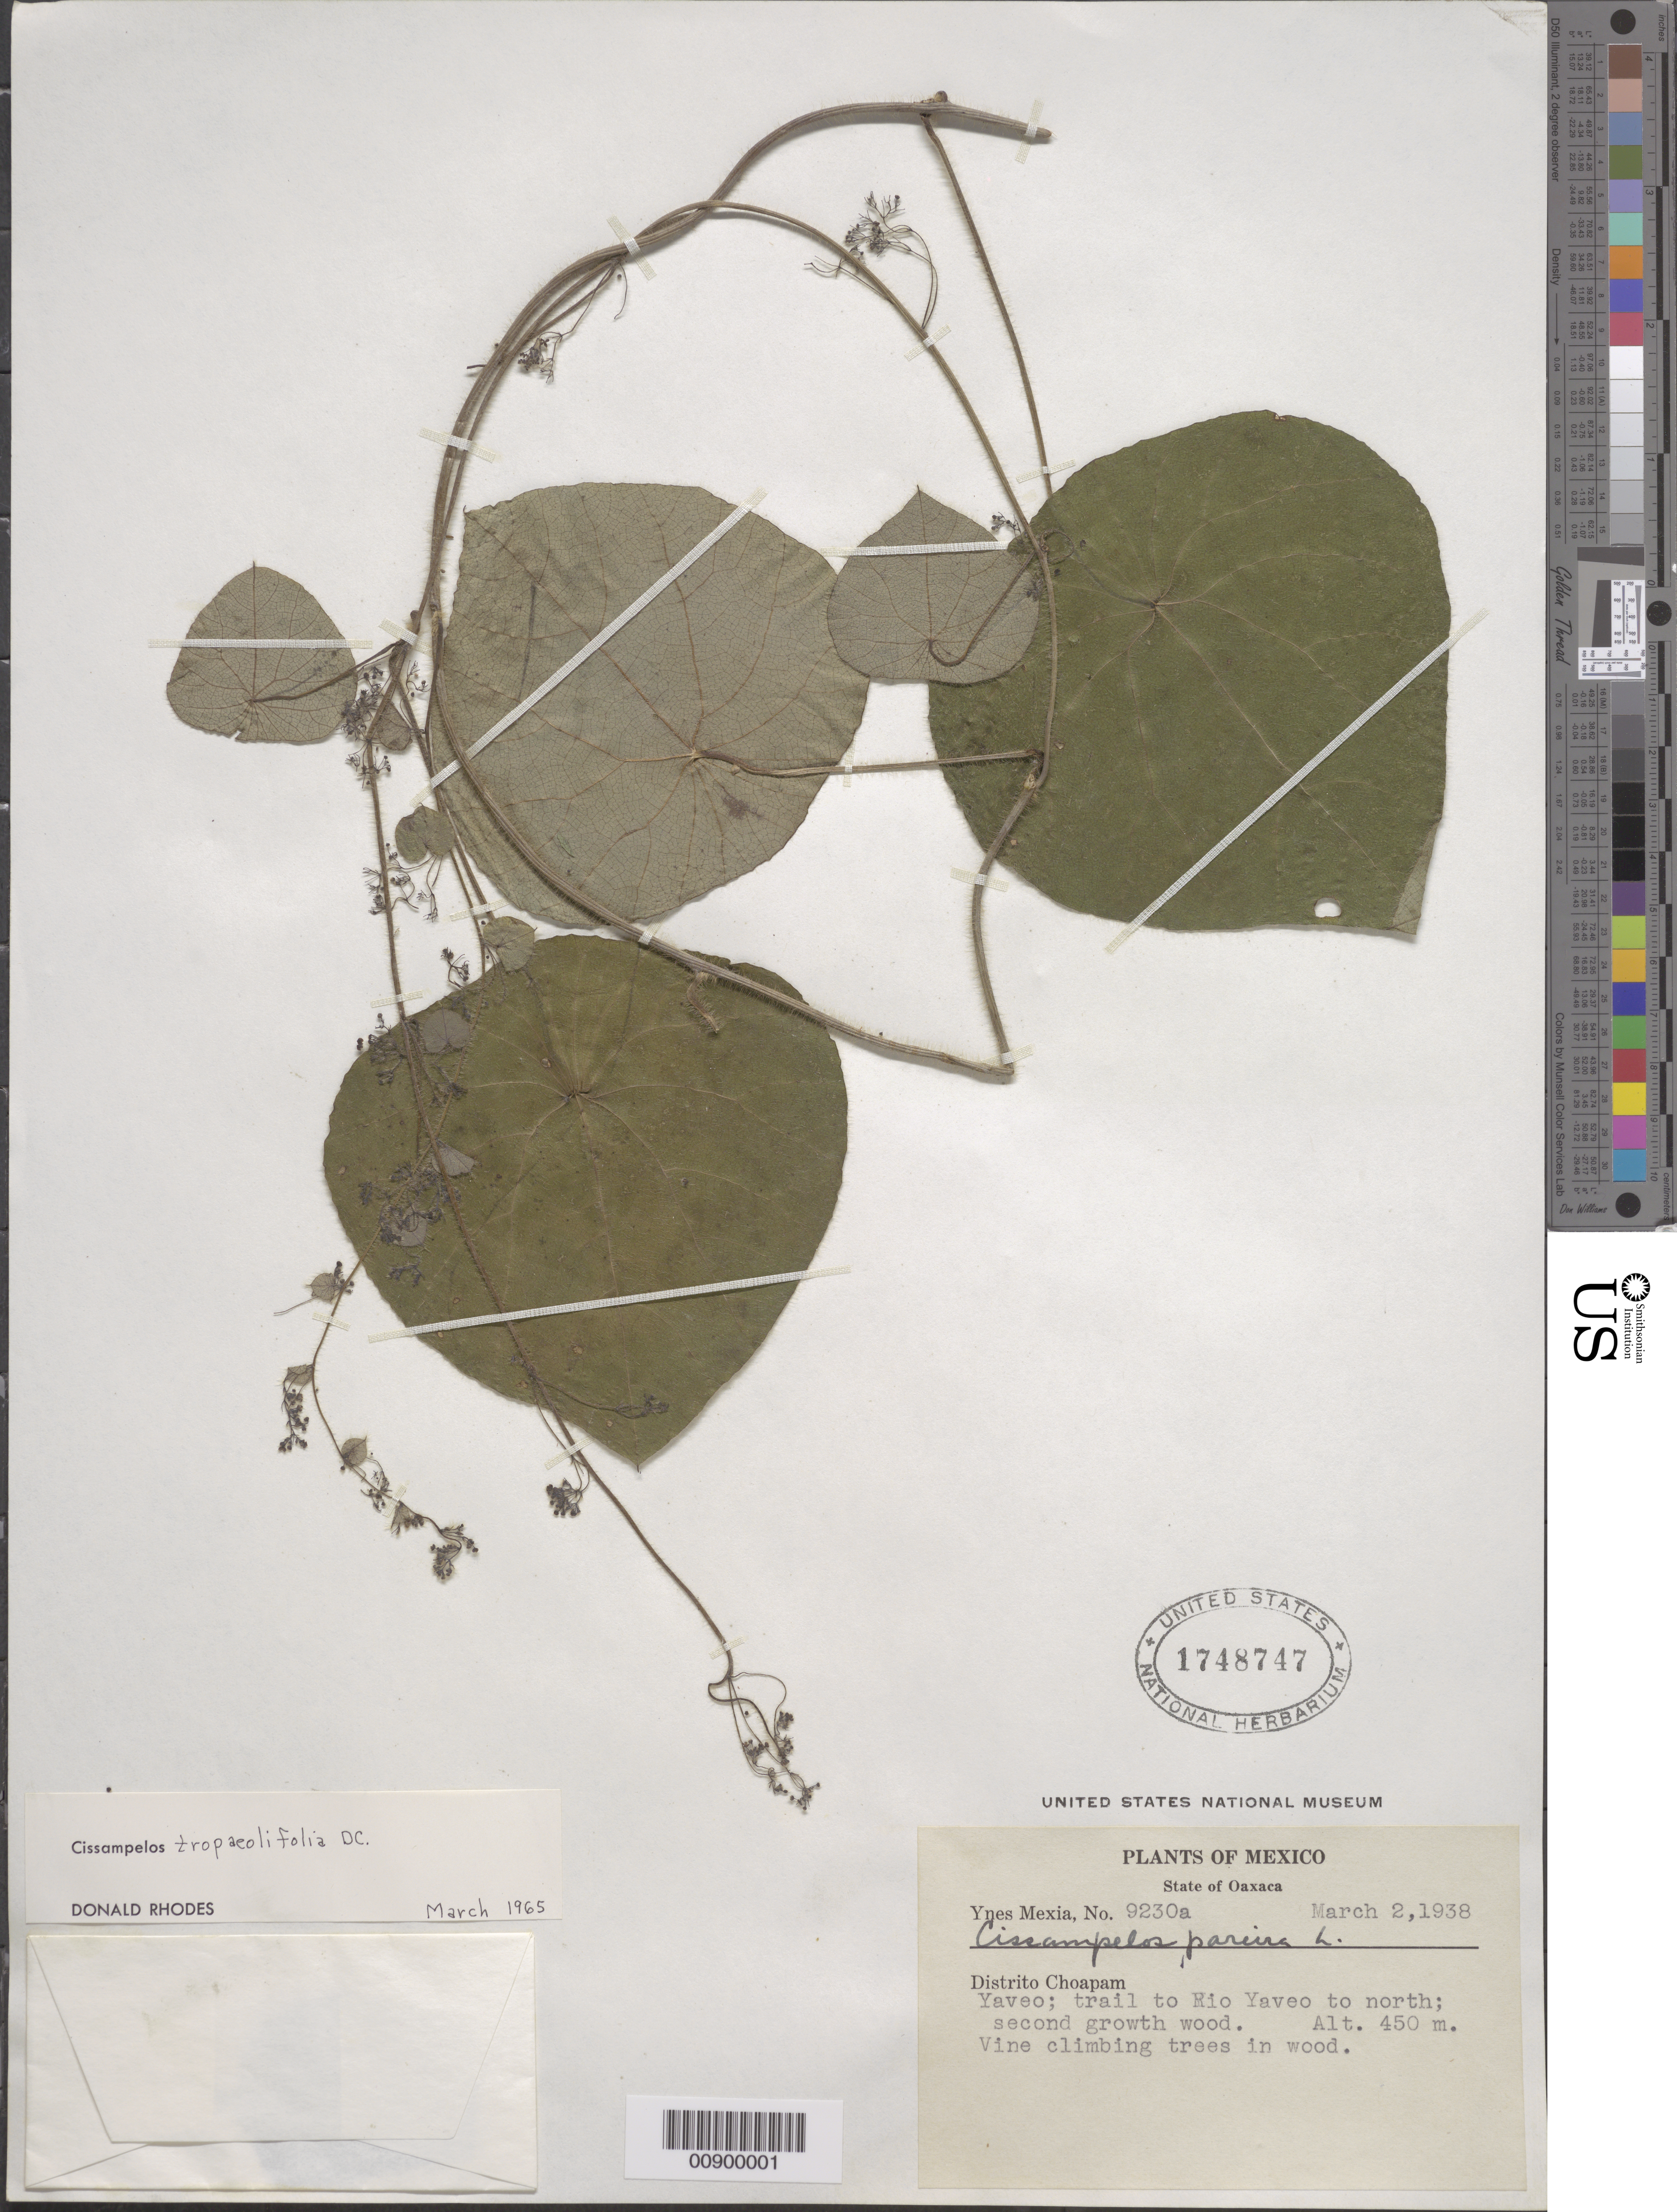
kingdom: Plantae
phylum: Tracheophyta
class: Magnoliopsida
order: Ranunculales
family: Menispermaceae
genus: Cissampelos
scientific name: Cissampelos tropaeolifolia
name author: DC.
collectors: Y. Mexia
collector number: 9230 a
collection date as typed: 02 Mar 1938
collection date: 1938-03-02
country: Mexico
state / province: Oaxaca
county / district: Choapam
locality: State of Oaxaca. Distrito Choapam: Yaveo; trail Río Yaveo to north.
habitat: Vine climbing trees in wood. Second growth wood.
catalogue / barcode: US 1748747